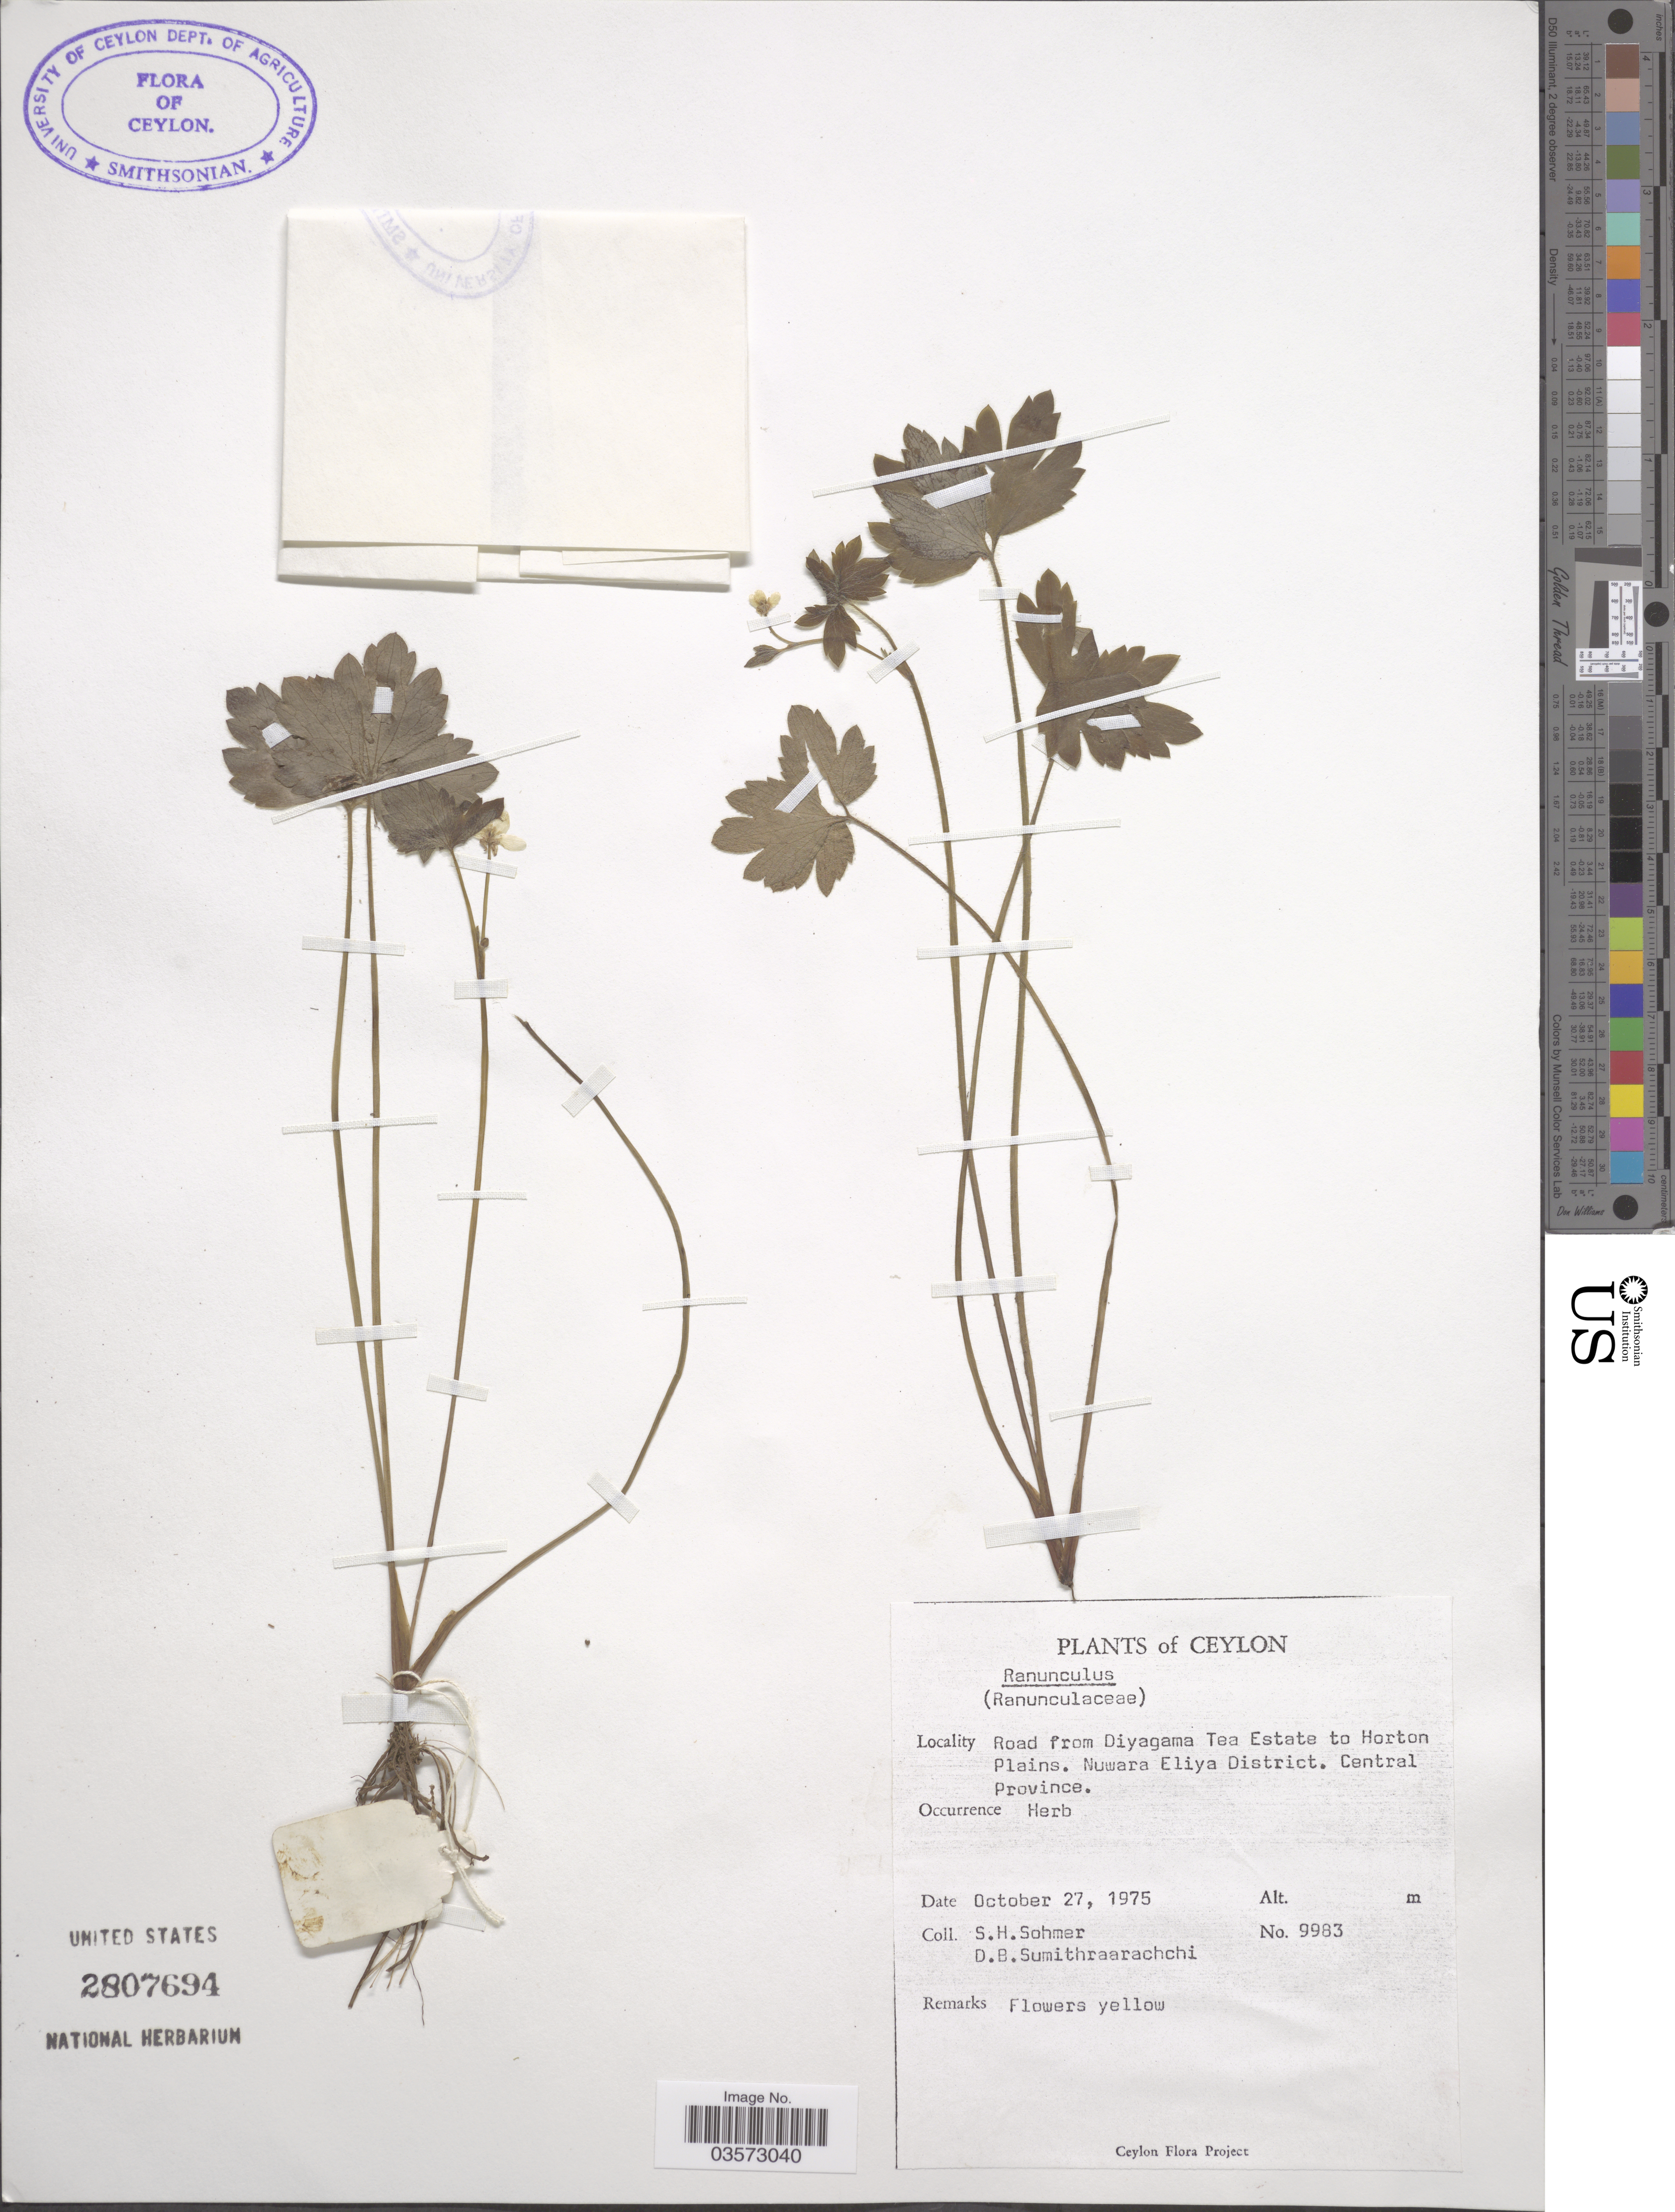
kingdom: Plantae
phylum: Tracheophyta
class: Magnoliopsida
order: Ranunculales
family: Ranunculaceae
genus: Ranunculus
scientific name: Ranunculus sp.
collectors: S. H. Sohmer & D. B. Sumithraarachchi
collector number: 9983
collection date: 1975-10-27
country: Sri Lanka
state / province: Central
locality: Ceylon. Road from Diyagama Tea Estate to Horton Plains. Nuwara Eliya District.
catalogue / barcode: US 2807694